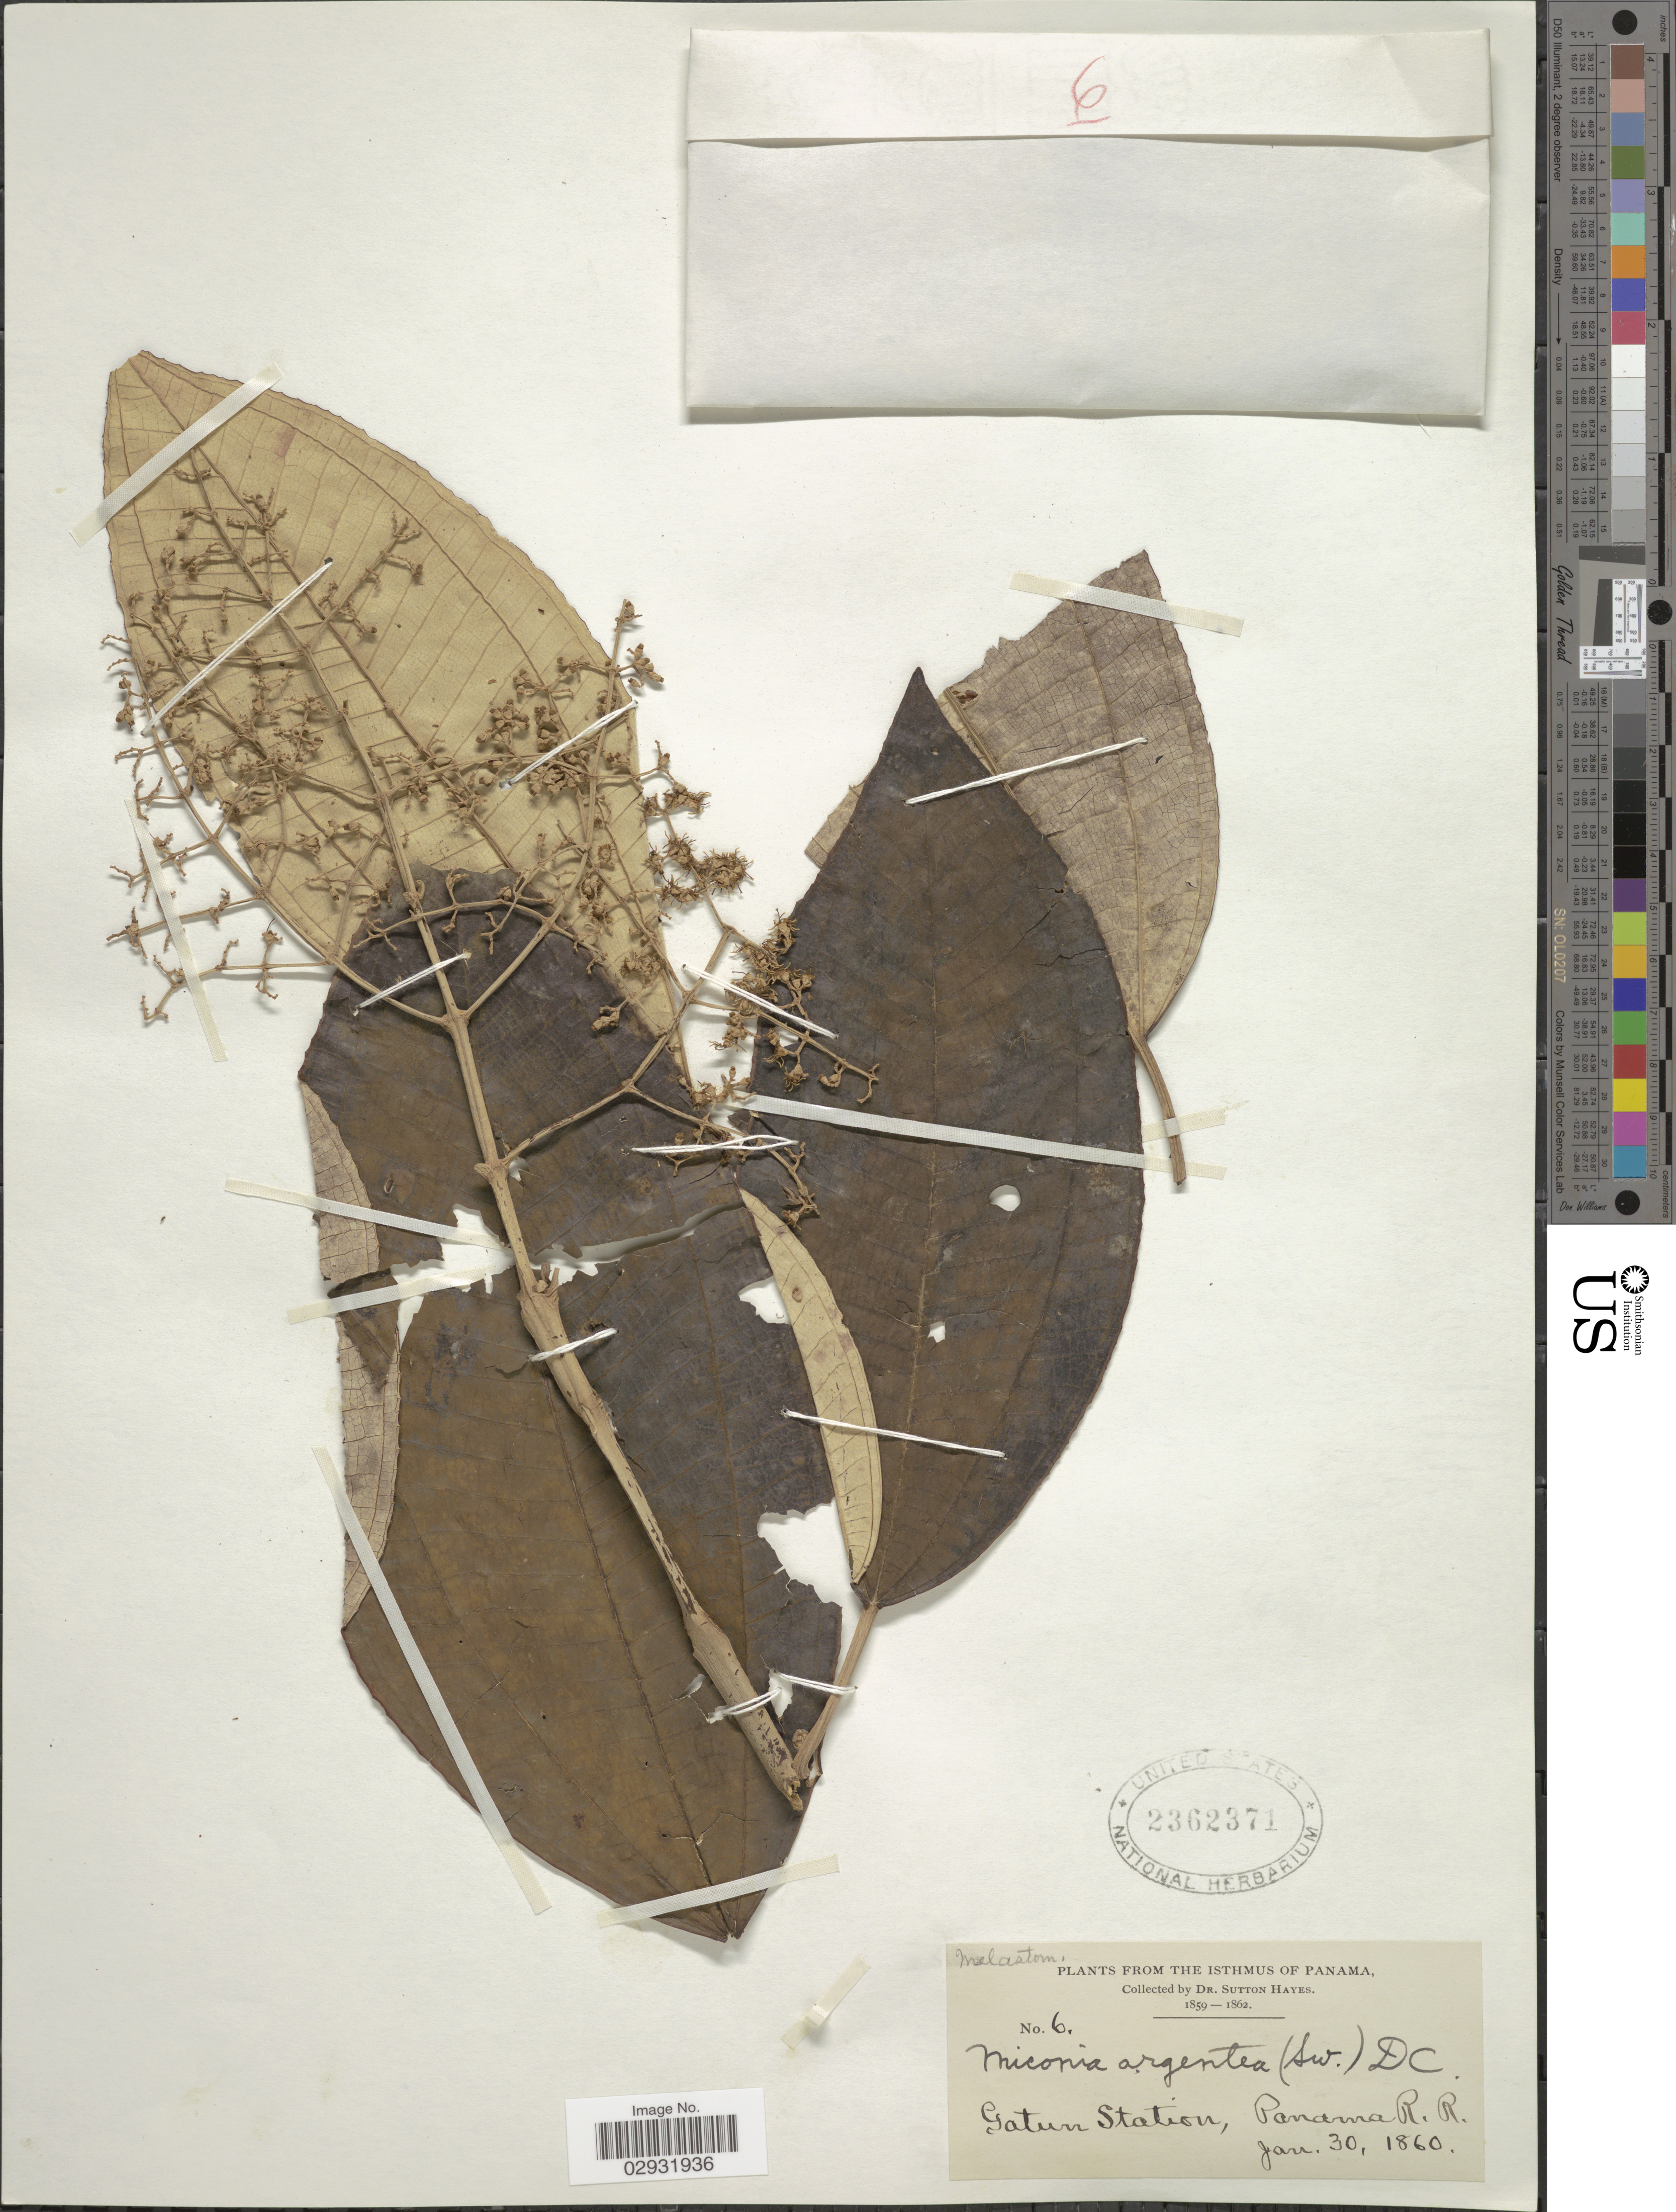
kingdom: Plantae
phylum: Tracheophyta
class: Magnoliopsida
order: Myrtales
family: Melastomataceae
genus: Miconia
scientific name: Miconia argentea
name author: (Sw.) DC.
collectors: S. Hayes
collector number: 6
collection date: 1860-01-30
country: Panama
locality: The Isthmus of Panama, Gatun Station, Panama R.R.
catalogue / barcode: US 2362371